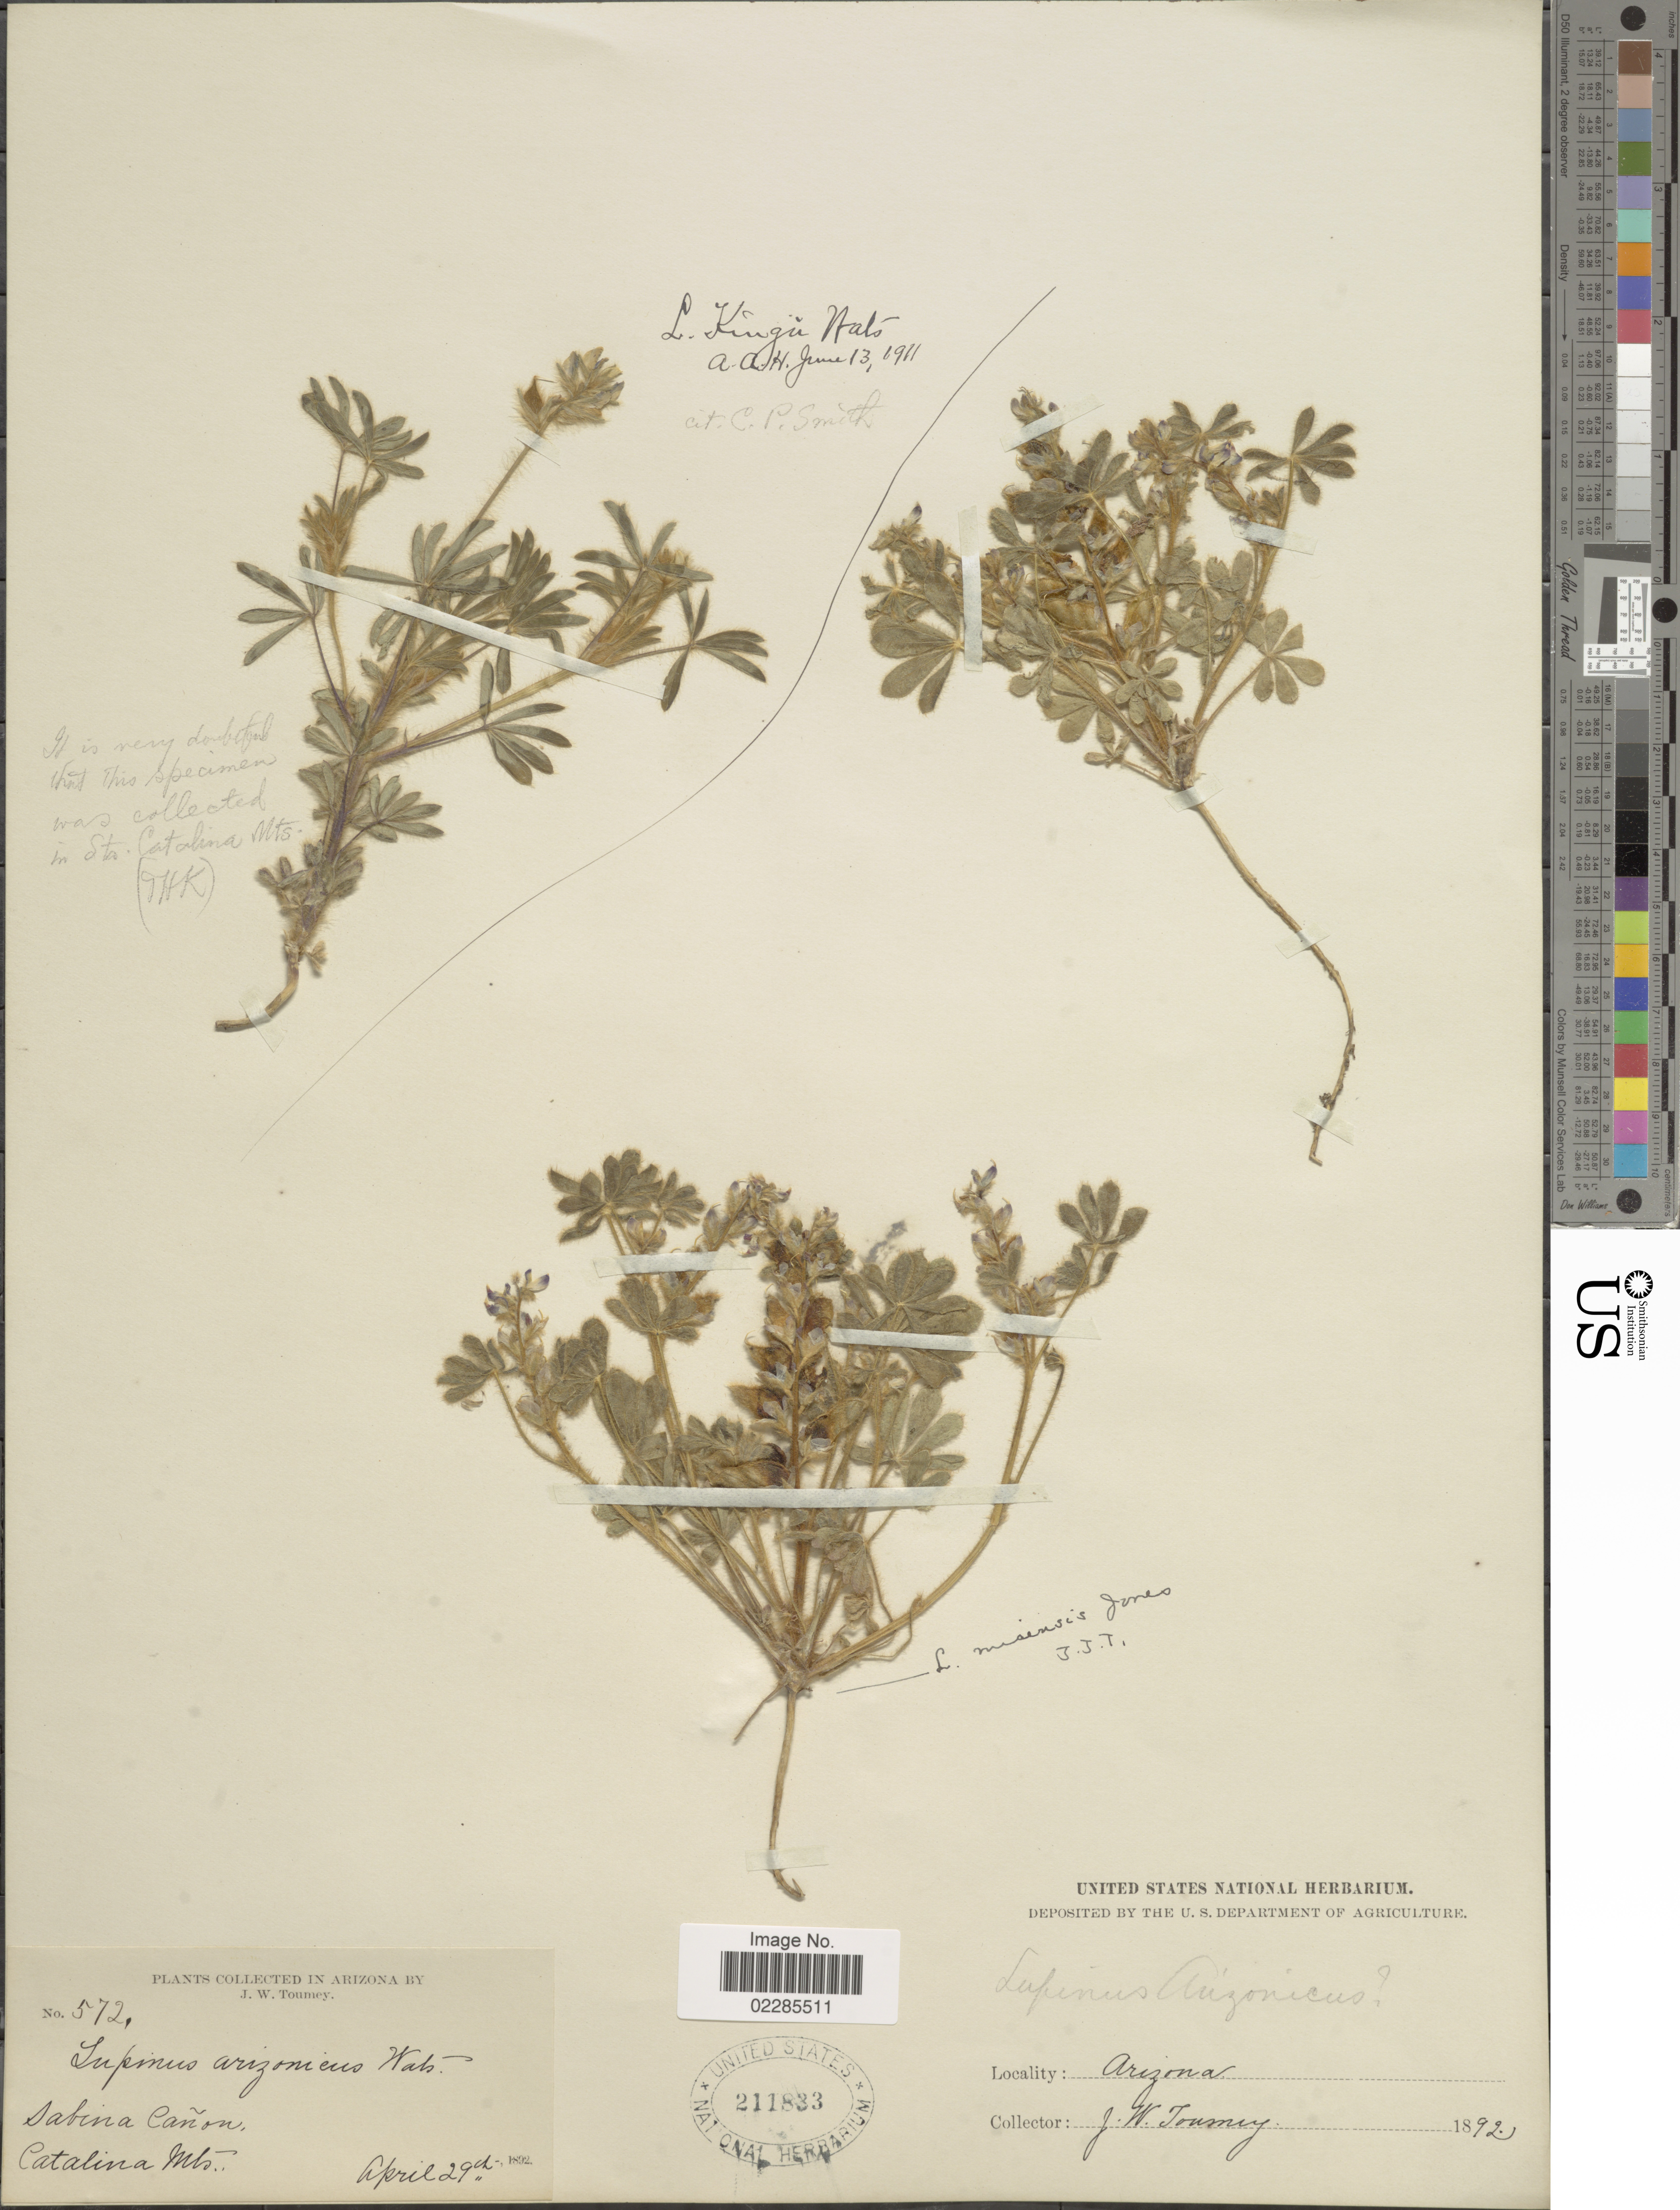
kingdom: Plantae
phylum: Tracheophyta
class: Magnoliopsida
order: Fabales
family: Fabaceae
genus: Lupinus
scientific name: Lupinus kingii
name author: S. Watson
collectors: J. Tourney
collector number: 572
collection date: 1892-04-29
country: United States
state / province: Arizona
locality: Sabina Cañon, Catalina Mts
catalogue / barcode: US 211833